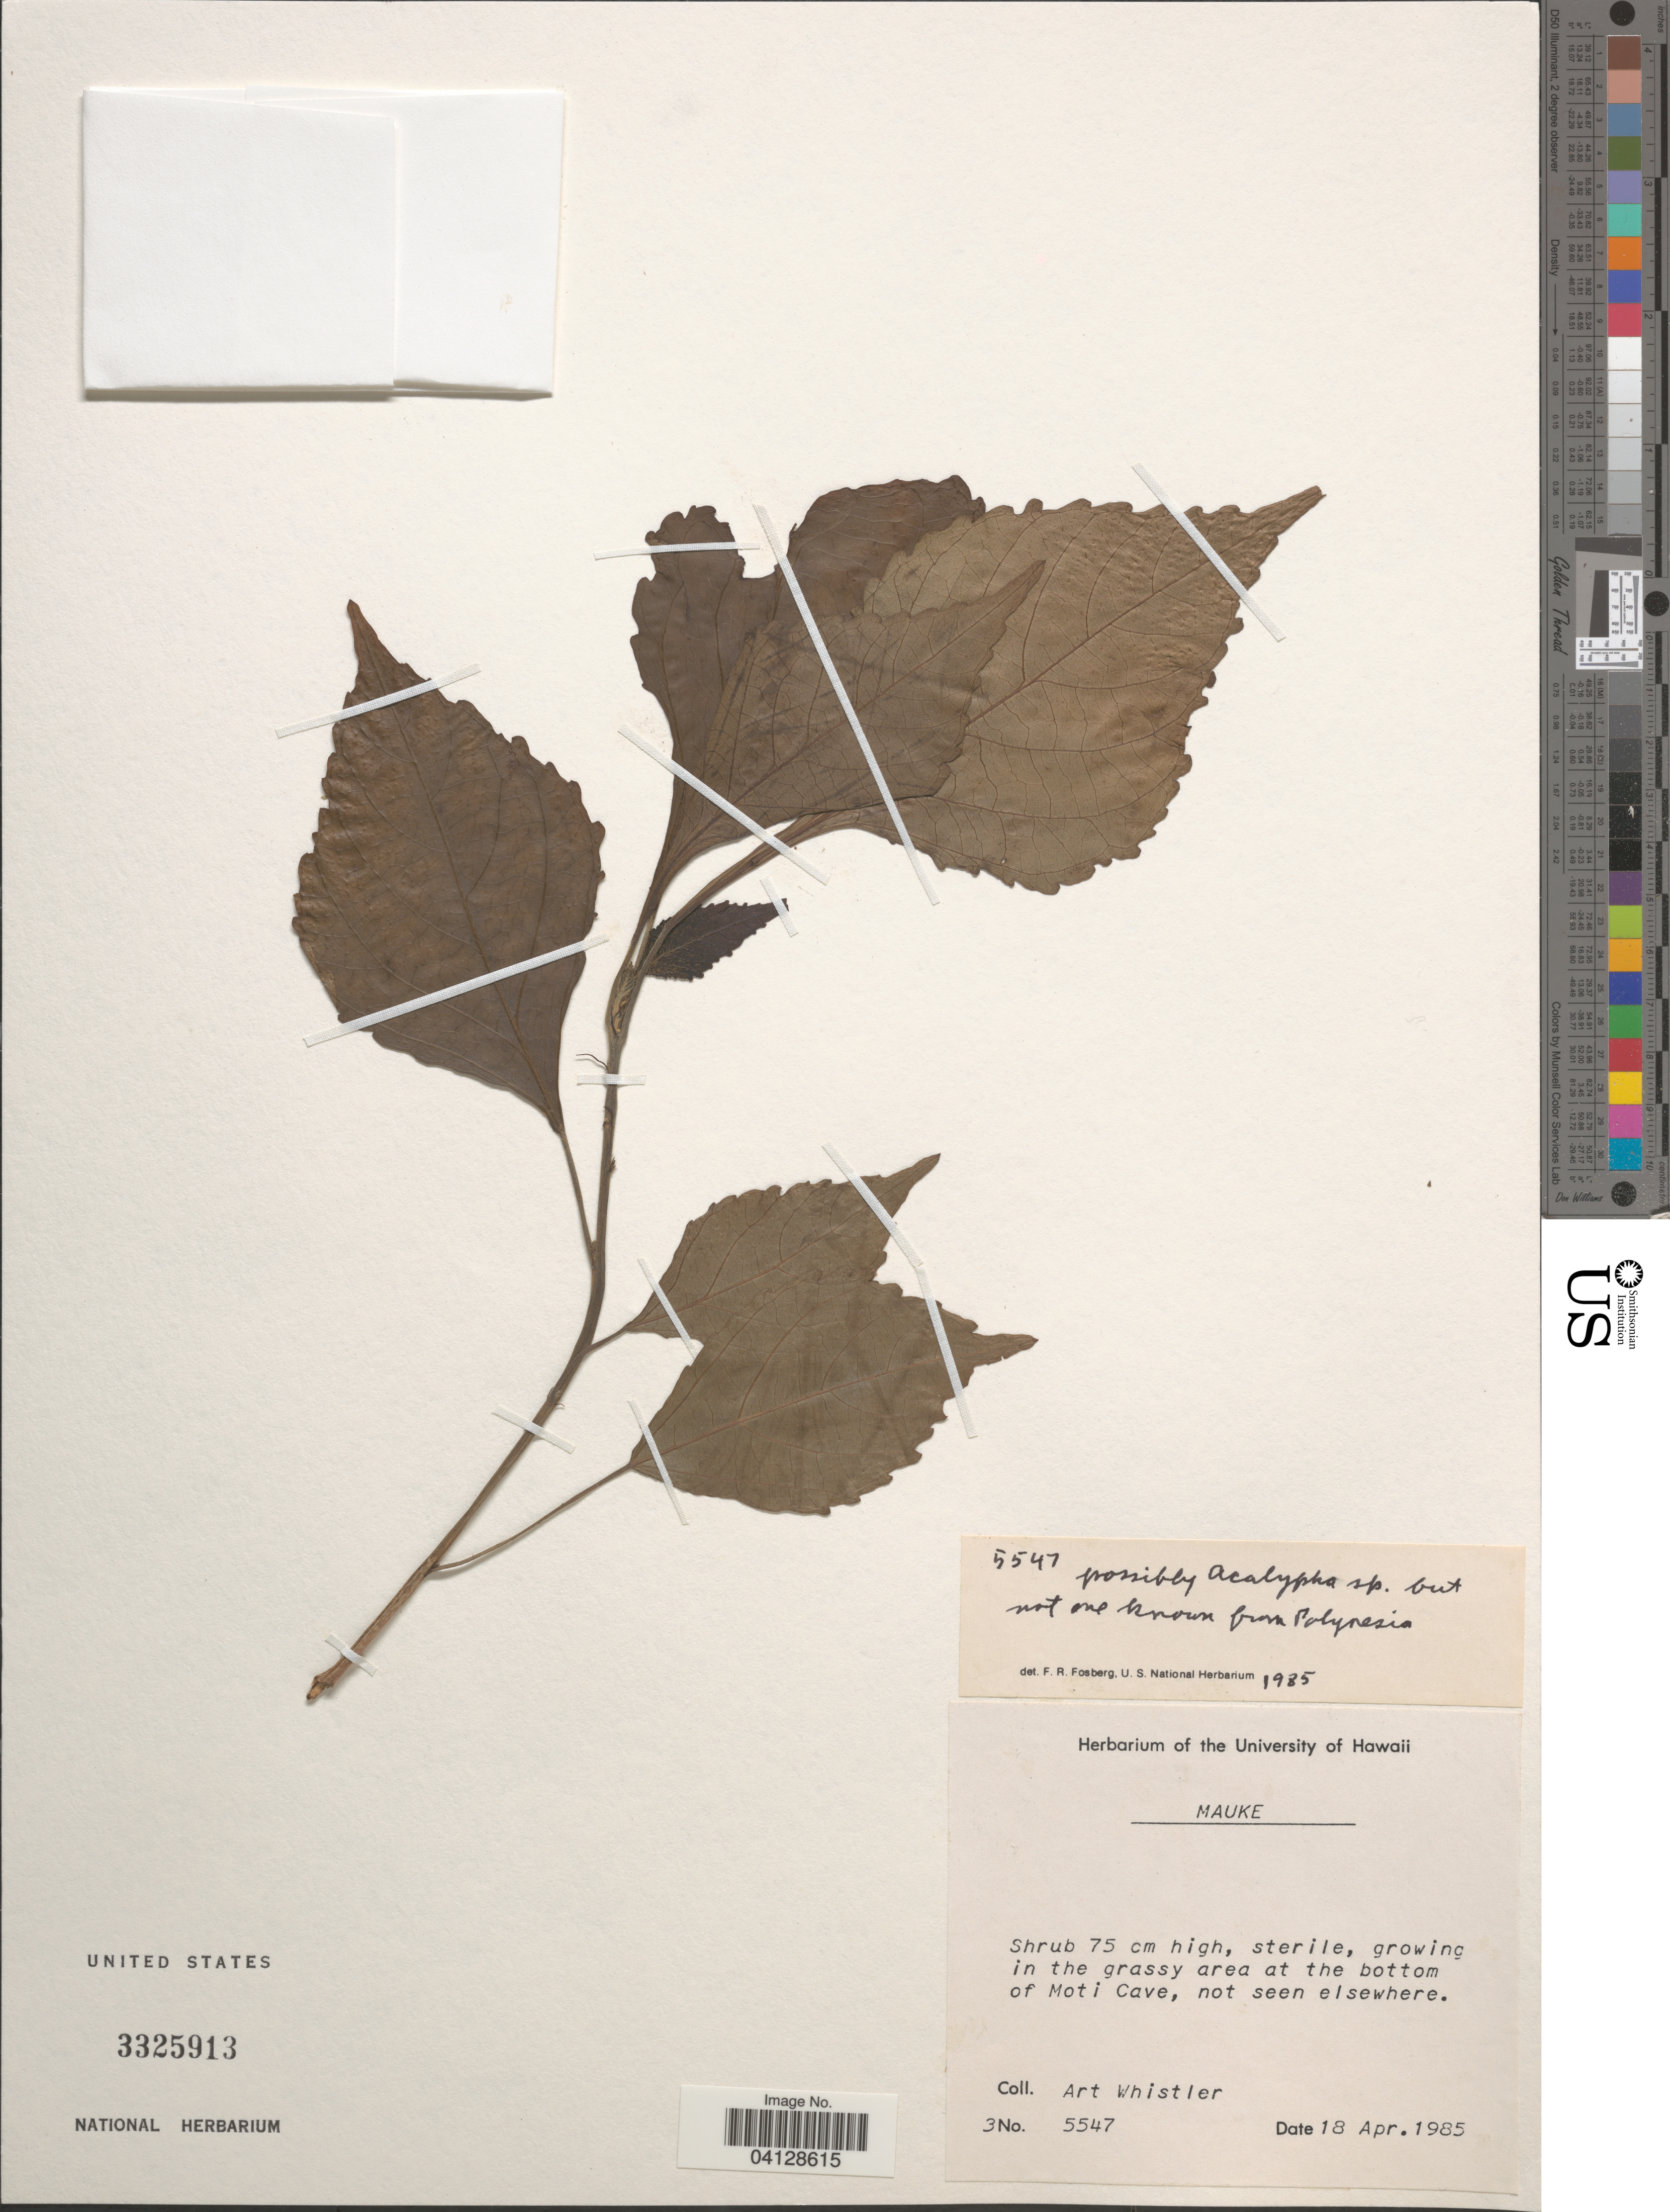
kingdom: Plantae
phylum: Tracheophyta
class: Magnoliopsida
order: Malpighiales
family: Euphorbiaceae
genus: Acalypha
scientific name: Acalypha sp.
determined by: Fosberg, F. R.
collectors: A. Whistler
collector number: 5547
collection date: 1985-04-18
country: Cook Islands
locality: Mauke. Growing in the grassy area at the bottom of Moti Cave.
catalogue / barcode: US 3325913